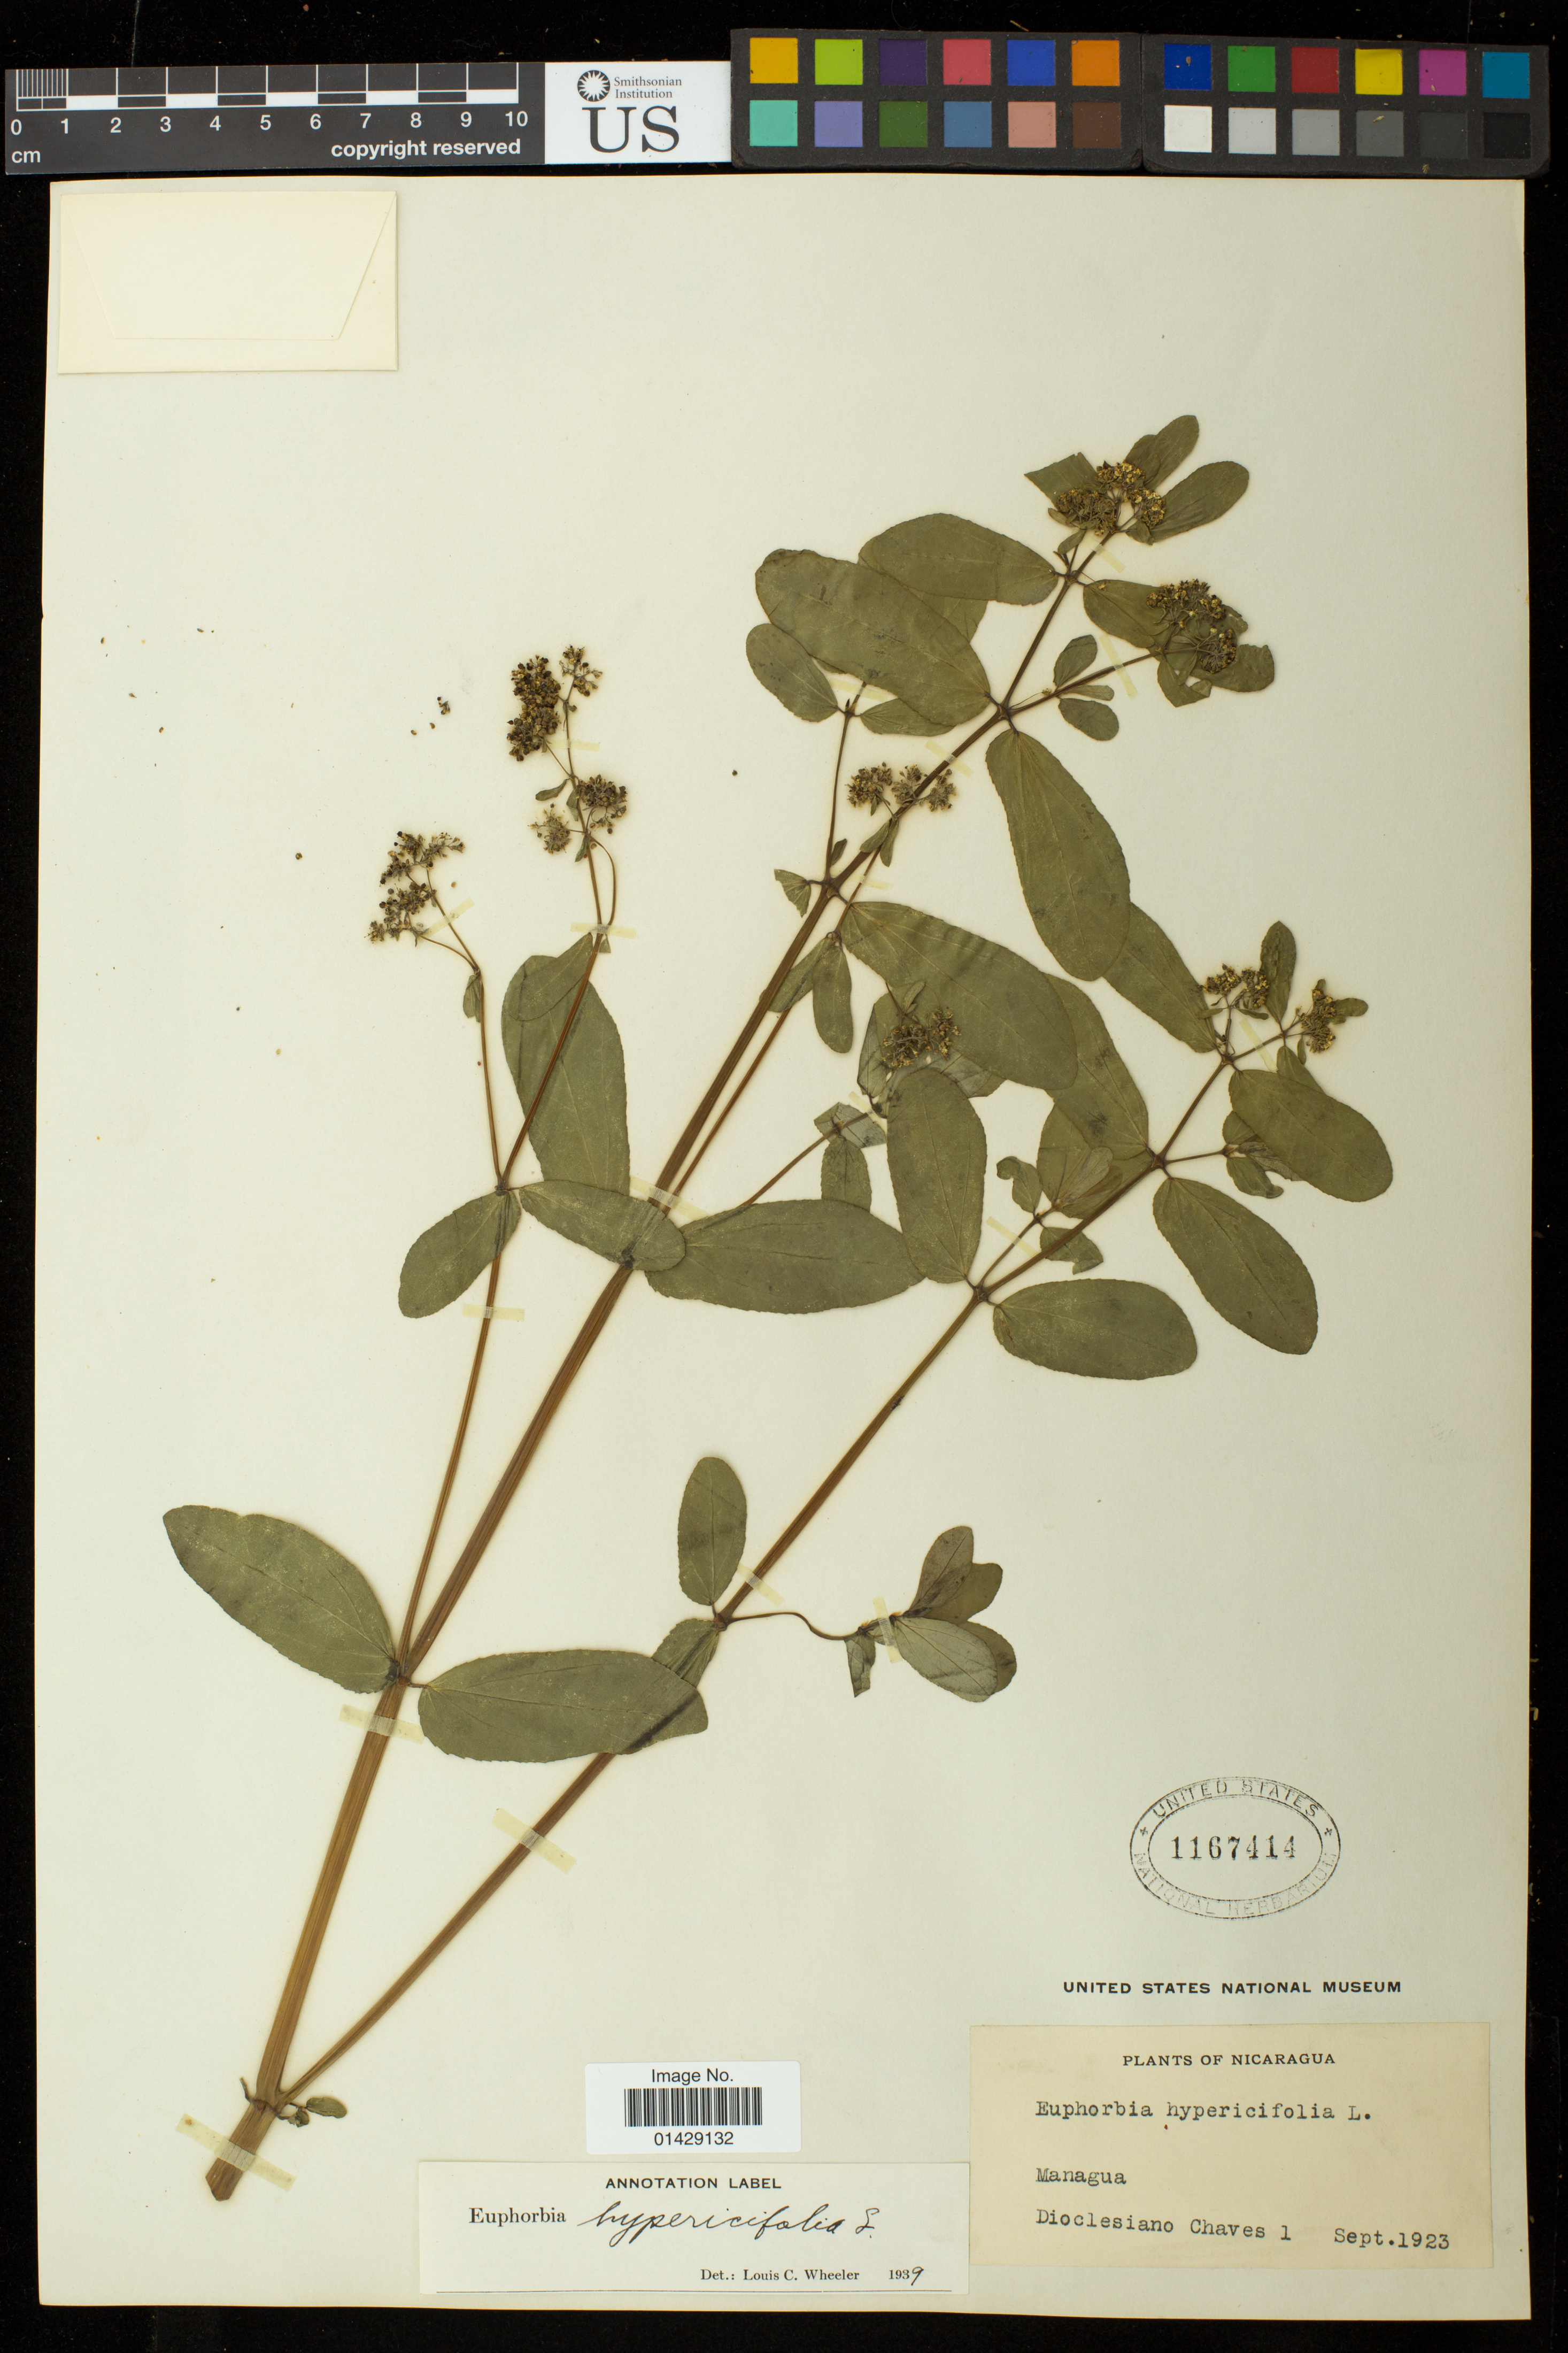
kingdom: Plantae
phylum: Tracheophyta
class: Magnoliopsida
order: Malpighiales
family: Euphorbiaceae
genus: Euphorbia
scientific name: Euphorbia hypericifolia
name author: L.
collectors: D. Chaves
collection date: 1923-09-01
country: Nicaragua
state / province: Managua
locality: Managua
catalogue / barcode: US 1167414